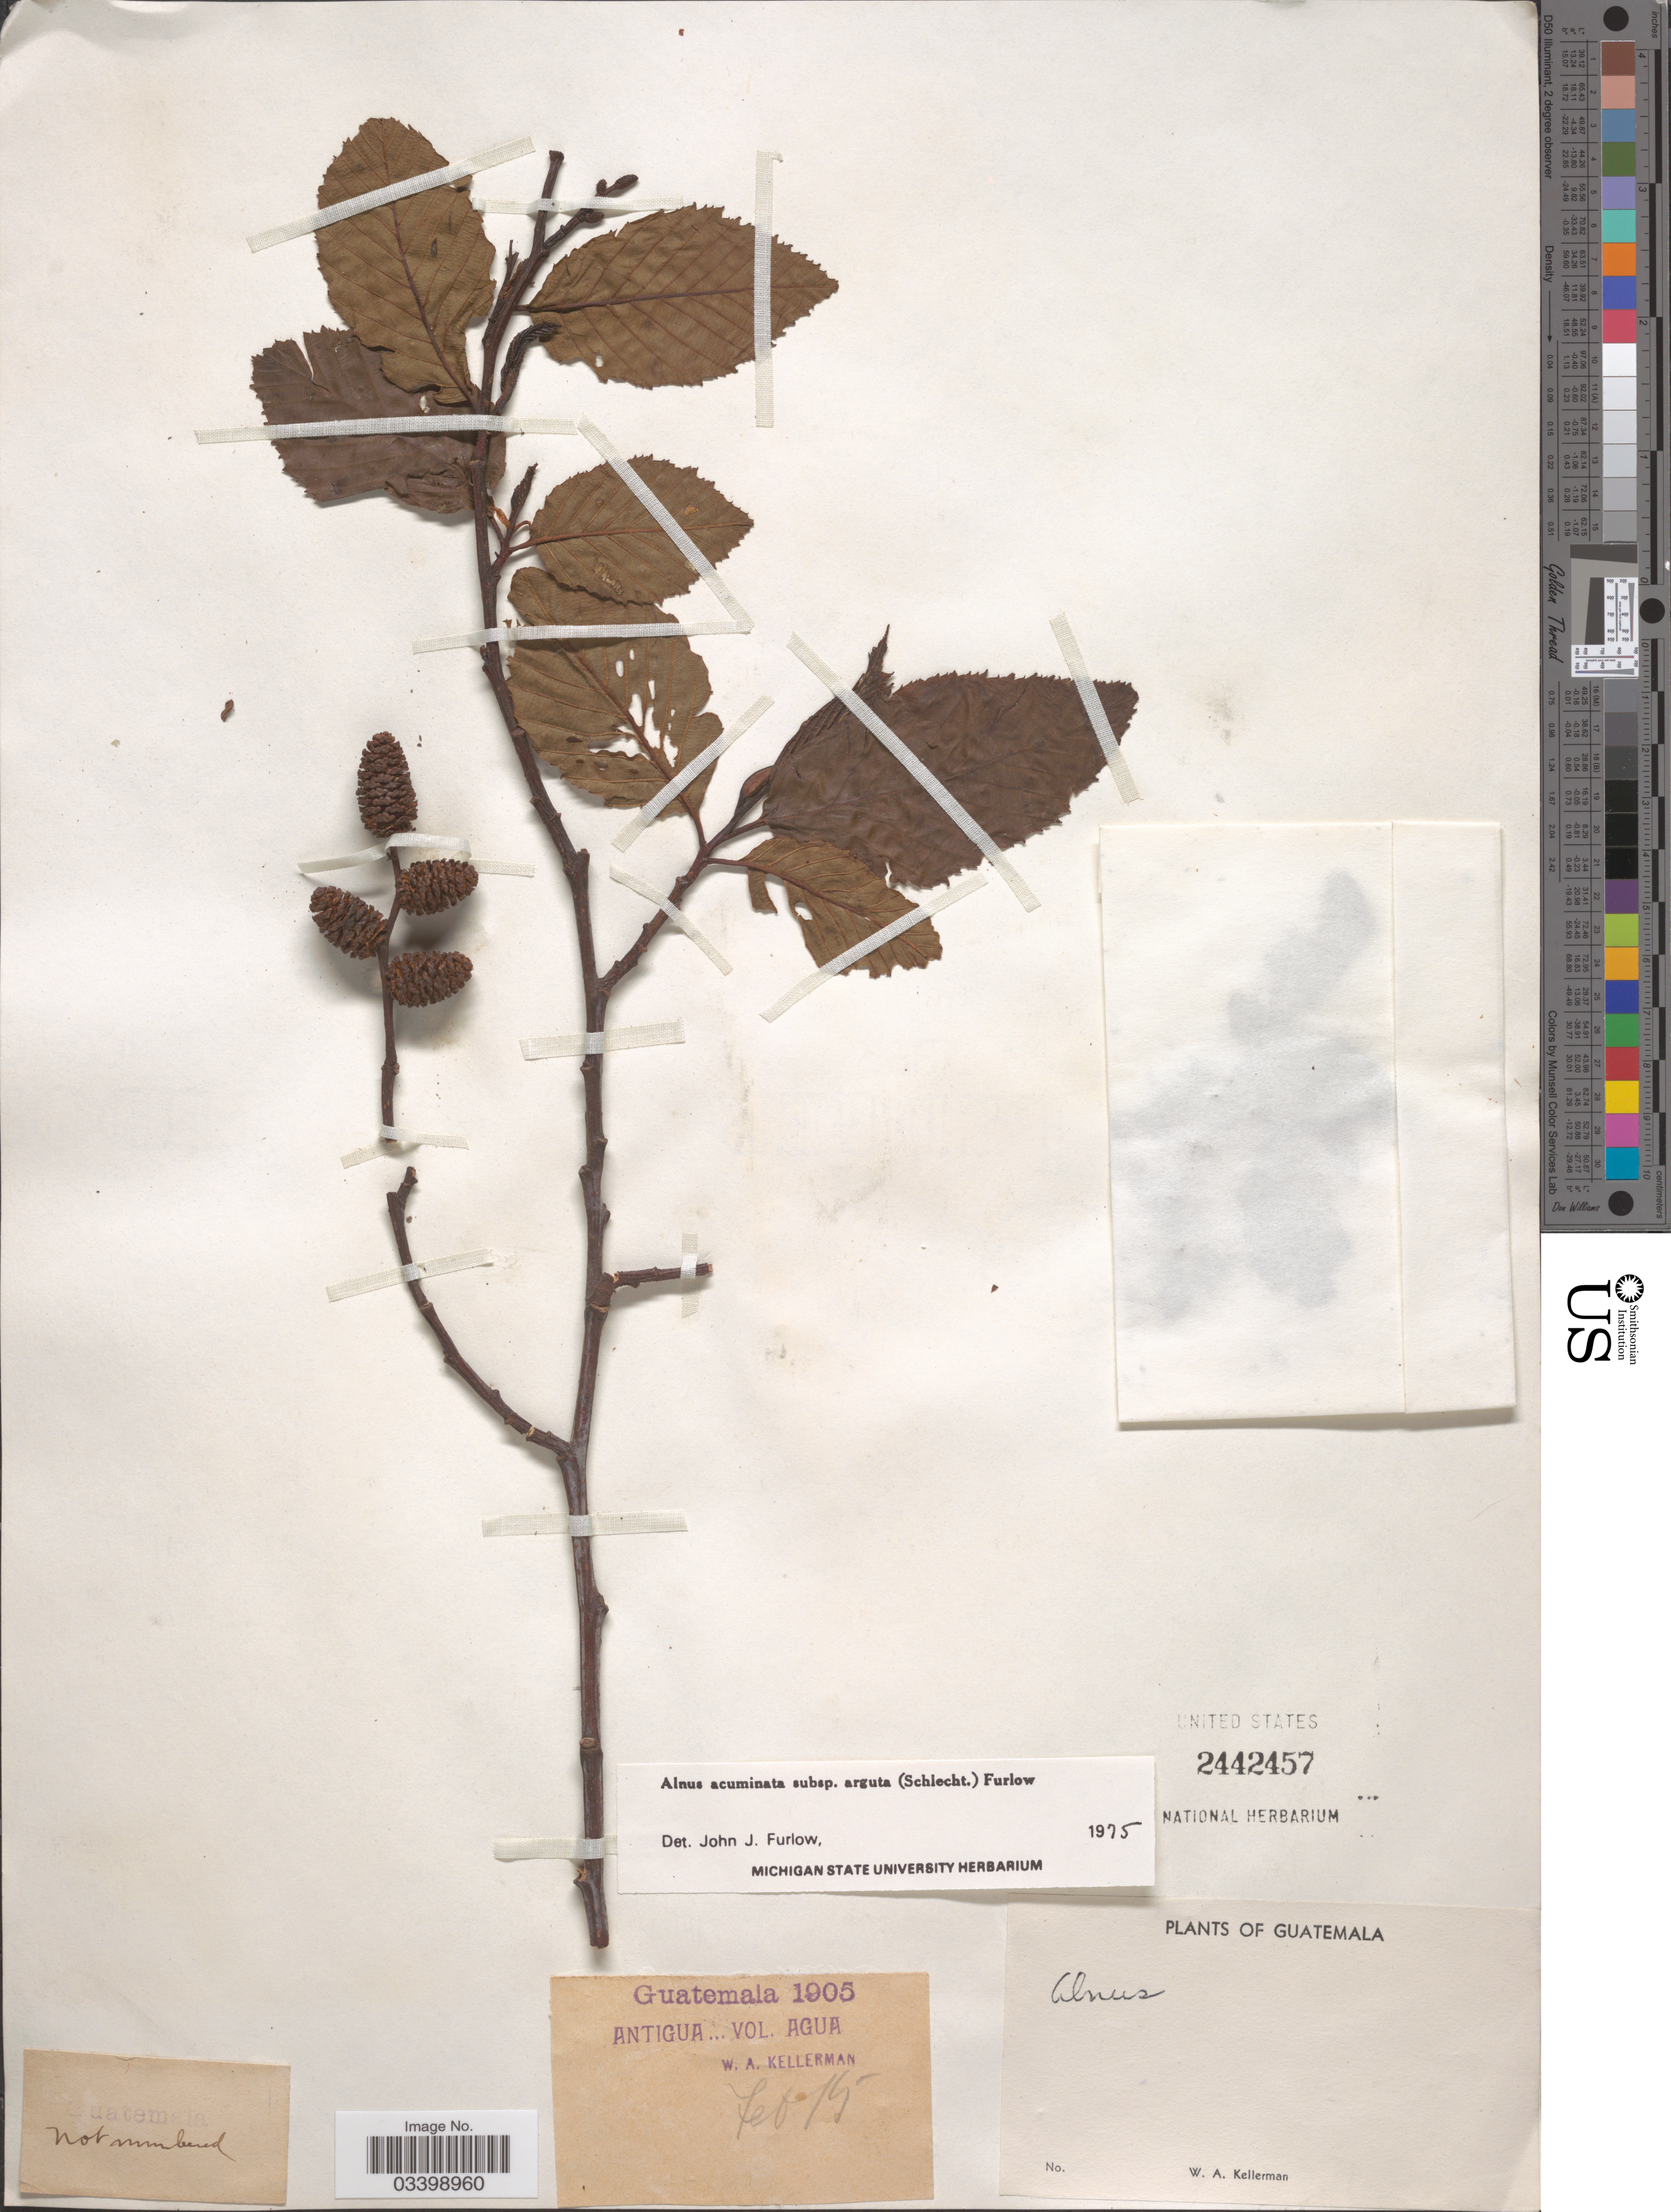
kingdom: Plantae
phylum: Tracheophyta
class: Magnoliopsida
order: Fagales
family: Betulaceae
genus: Alnus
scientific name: Alnus acuminata subsp. arguta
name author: (Schltdl.) Furlow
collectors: W. A. Kellermann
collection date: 1905-02-15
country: Guatemala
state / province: Guatemala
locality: Antigua Vol. Agua.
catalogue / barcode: US 2442457